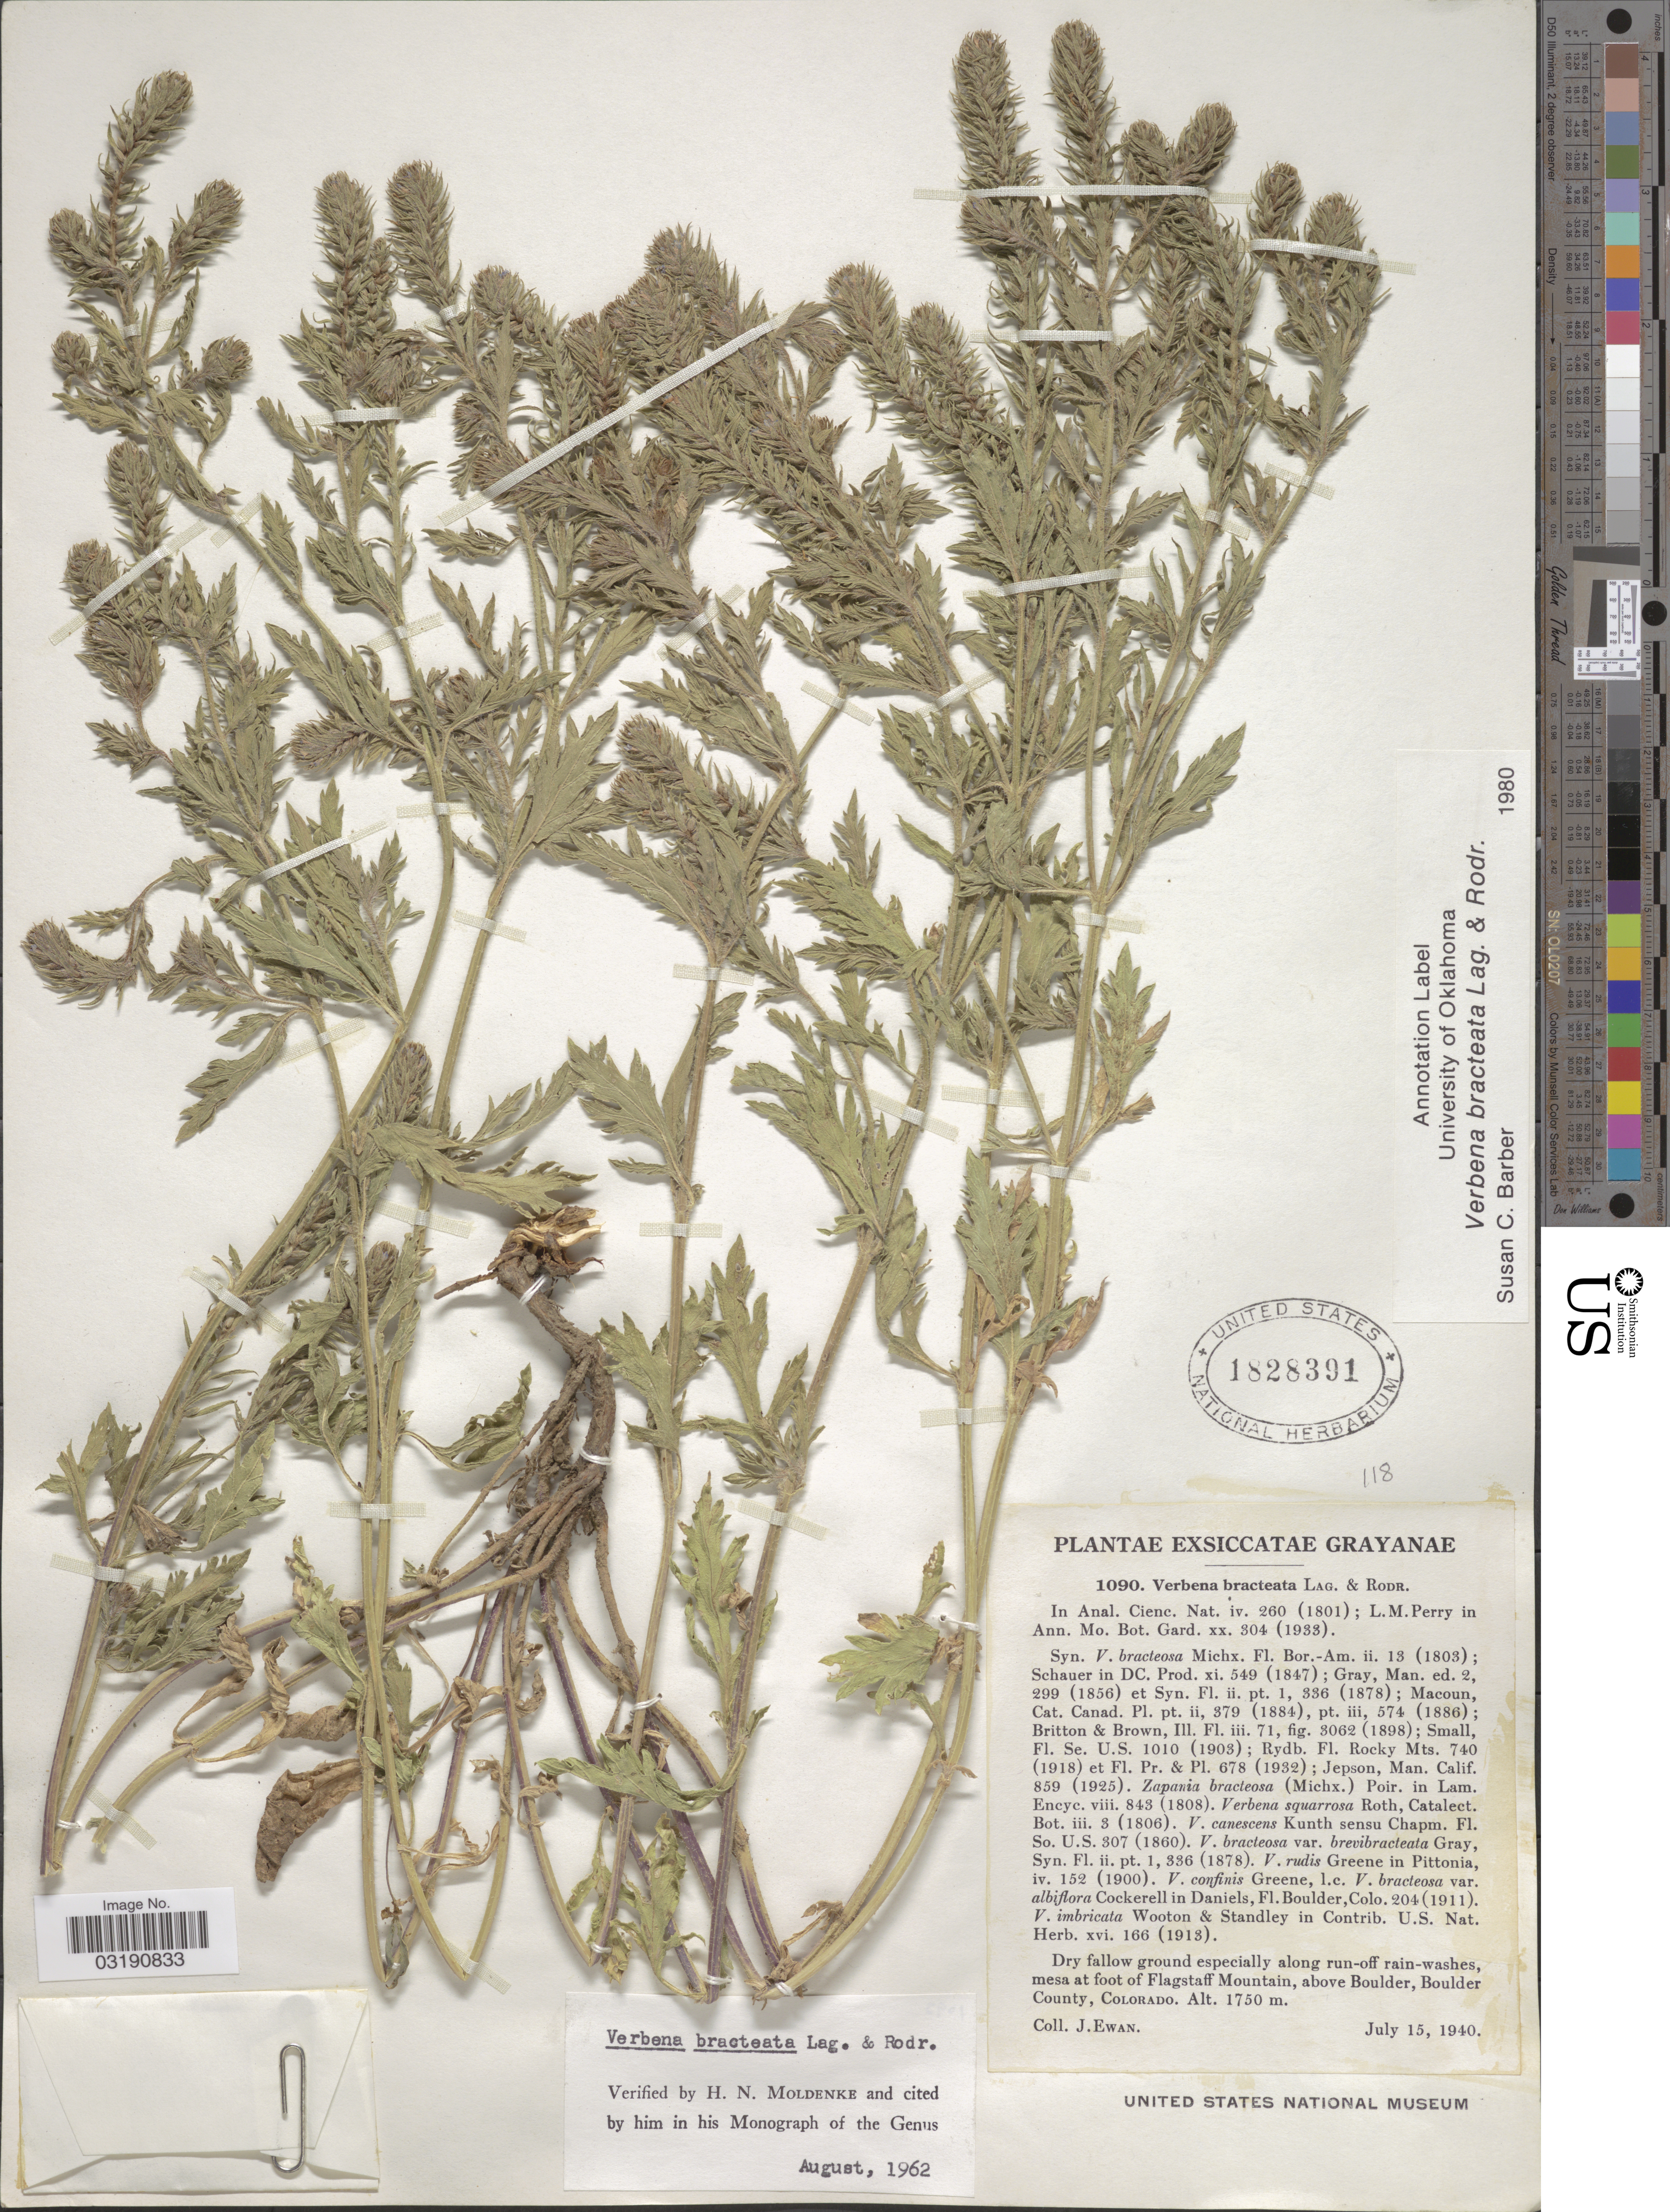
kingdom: Plantae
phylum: Tracheophyta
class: Magnoliopsida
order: Lamiales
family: Verbenaceae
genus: Verbena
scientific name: Verbena bracteata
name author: Cav. ex Lag. & Rodr.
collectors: J. A. Ewan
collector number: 1090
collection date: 1940-07-15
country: United States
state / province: Colorado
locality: Mesa at foot at Flagstaff Mountain, above Boulder, Boulder County.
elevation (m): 1750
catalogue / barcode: US 1828391